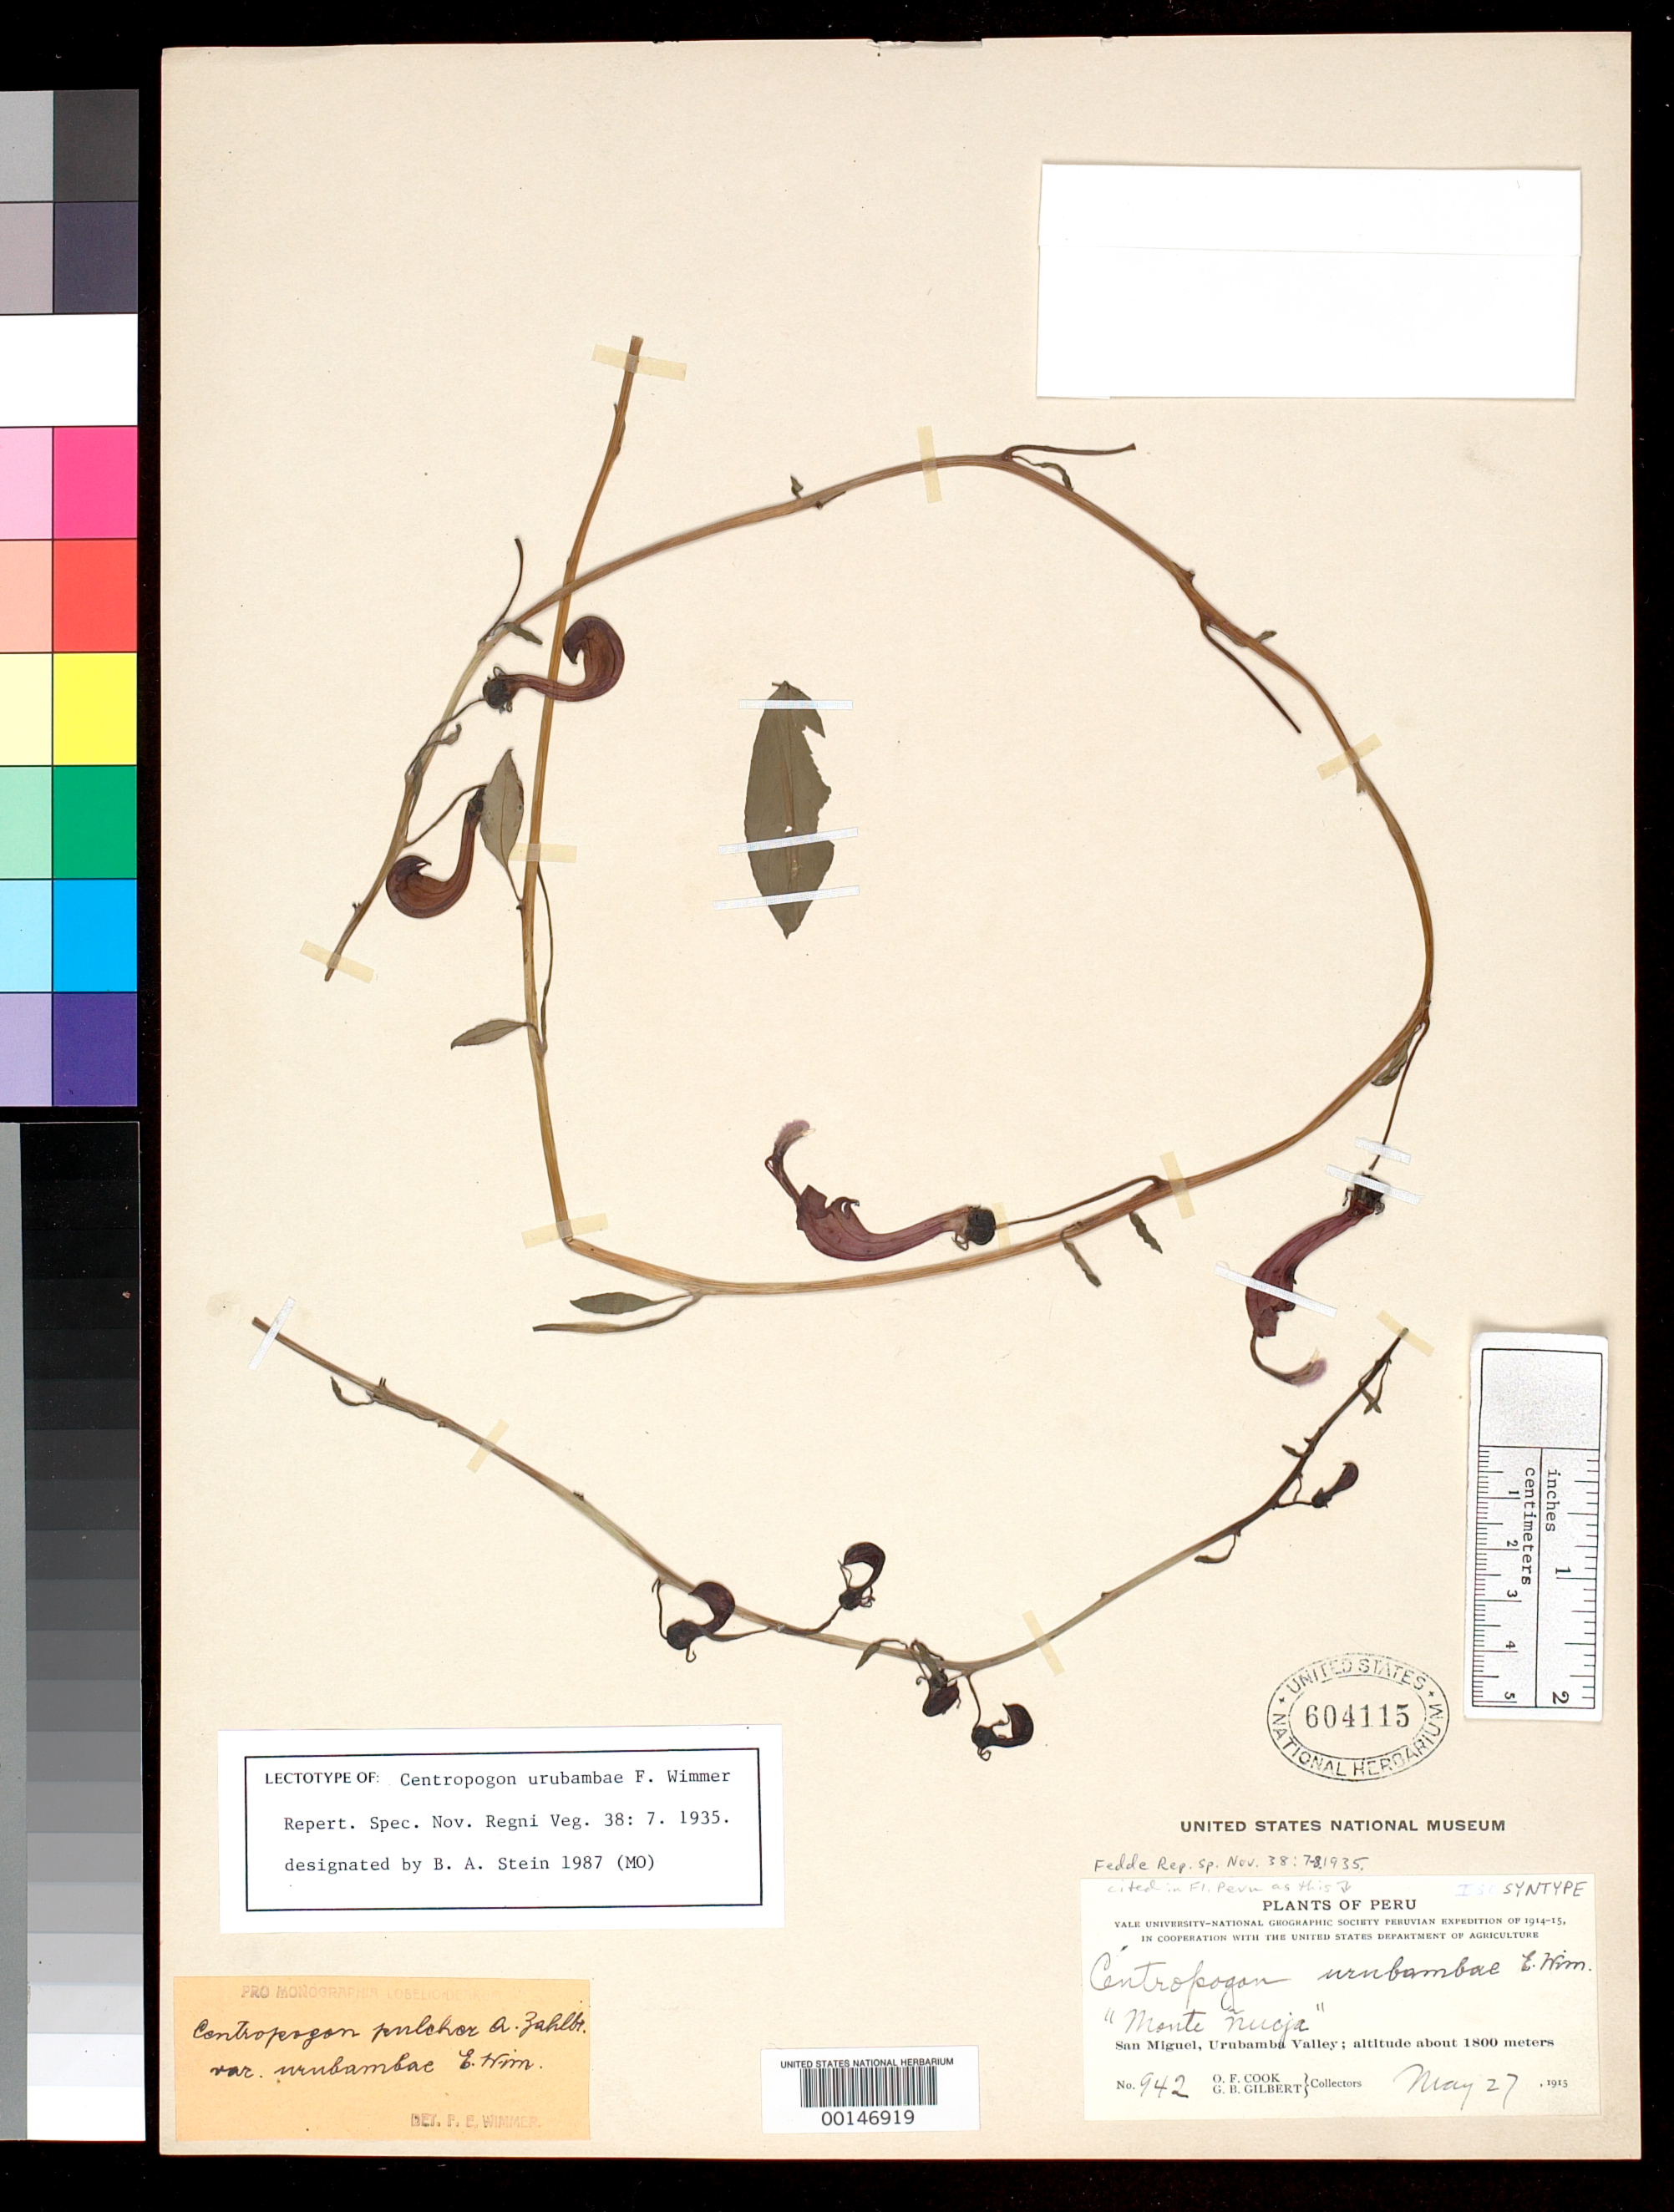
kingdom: Plantae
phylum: Tracheophyta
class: Magnoliopsida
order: Asterales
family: Campanulaceae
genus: Centropogon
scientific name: Centropogon urubambae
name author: E. Wimm.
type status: Syntype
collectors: G. B. Gilbert & O. F. Cook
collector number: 942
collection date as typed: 27 May 1915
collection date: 1915-05-27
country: Peru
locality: San Miguel, Urubamba Valley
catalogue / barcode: US 604115